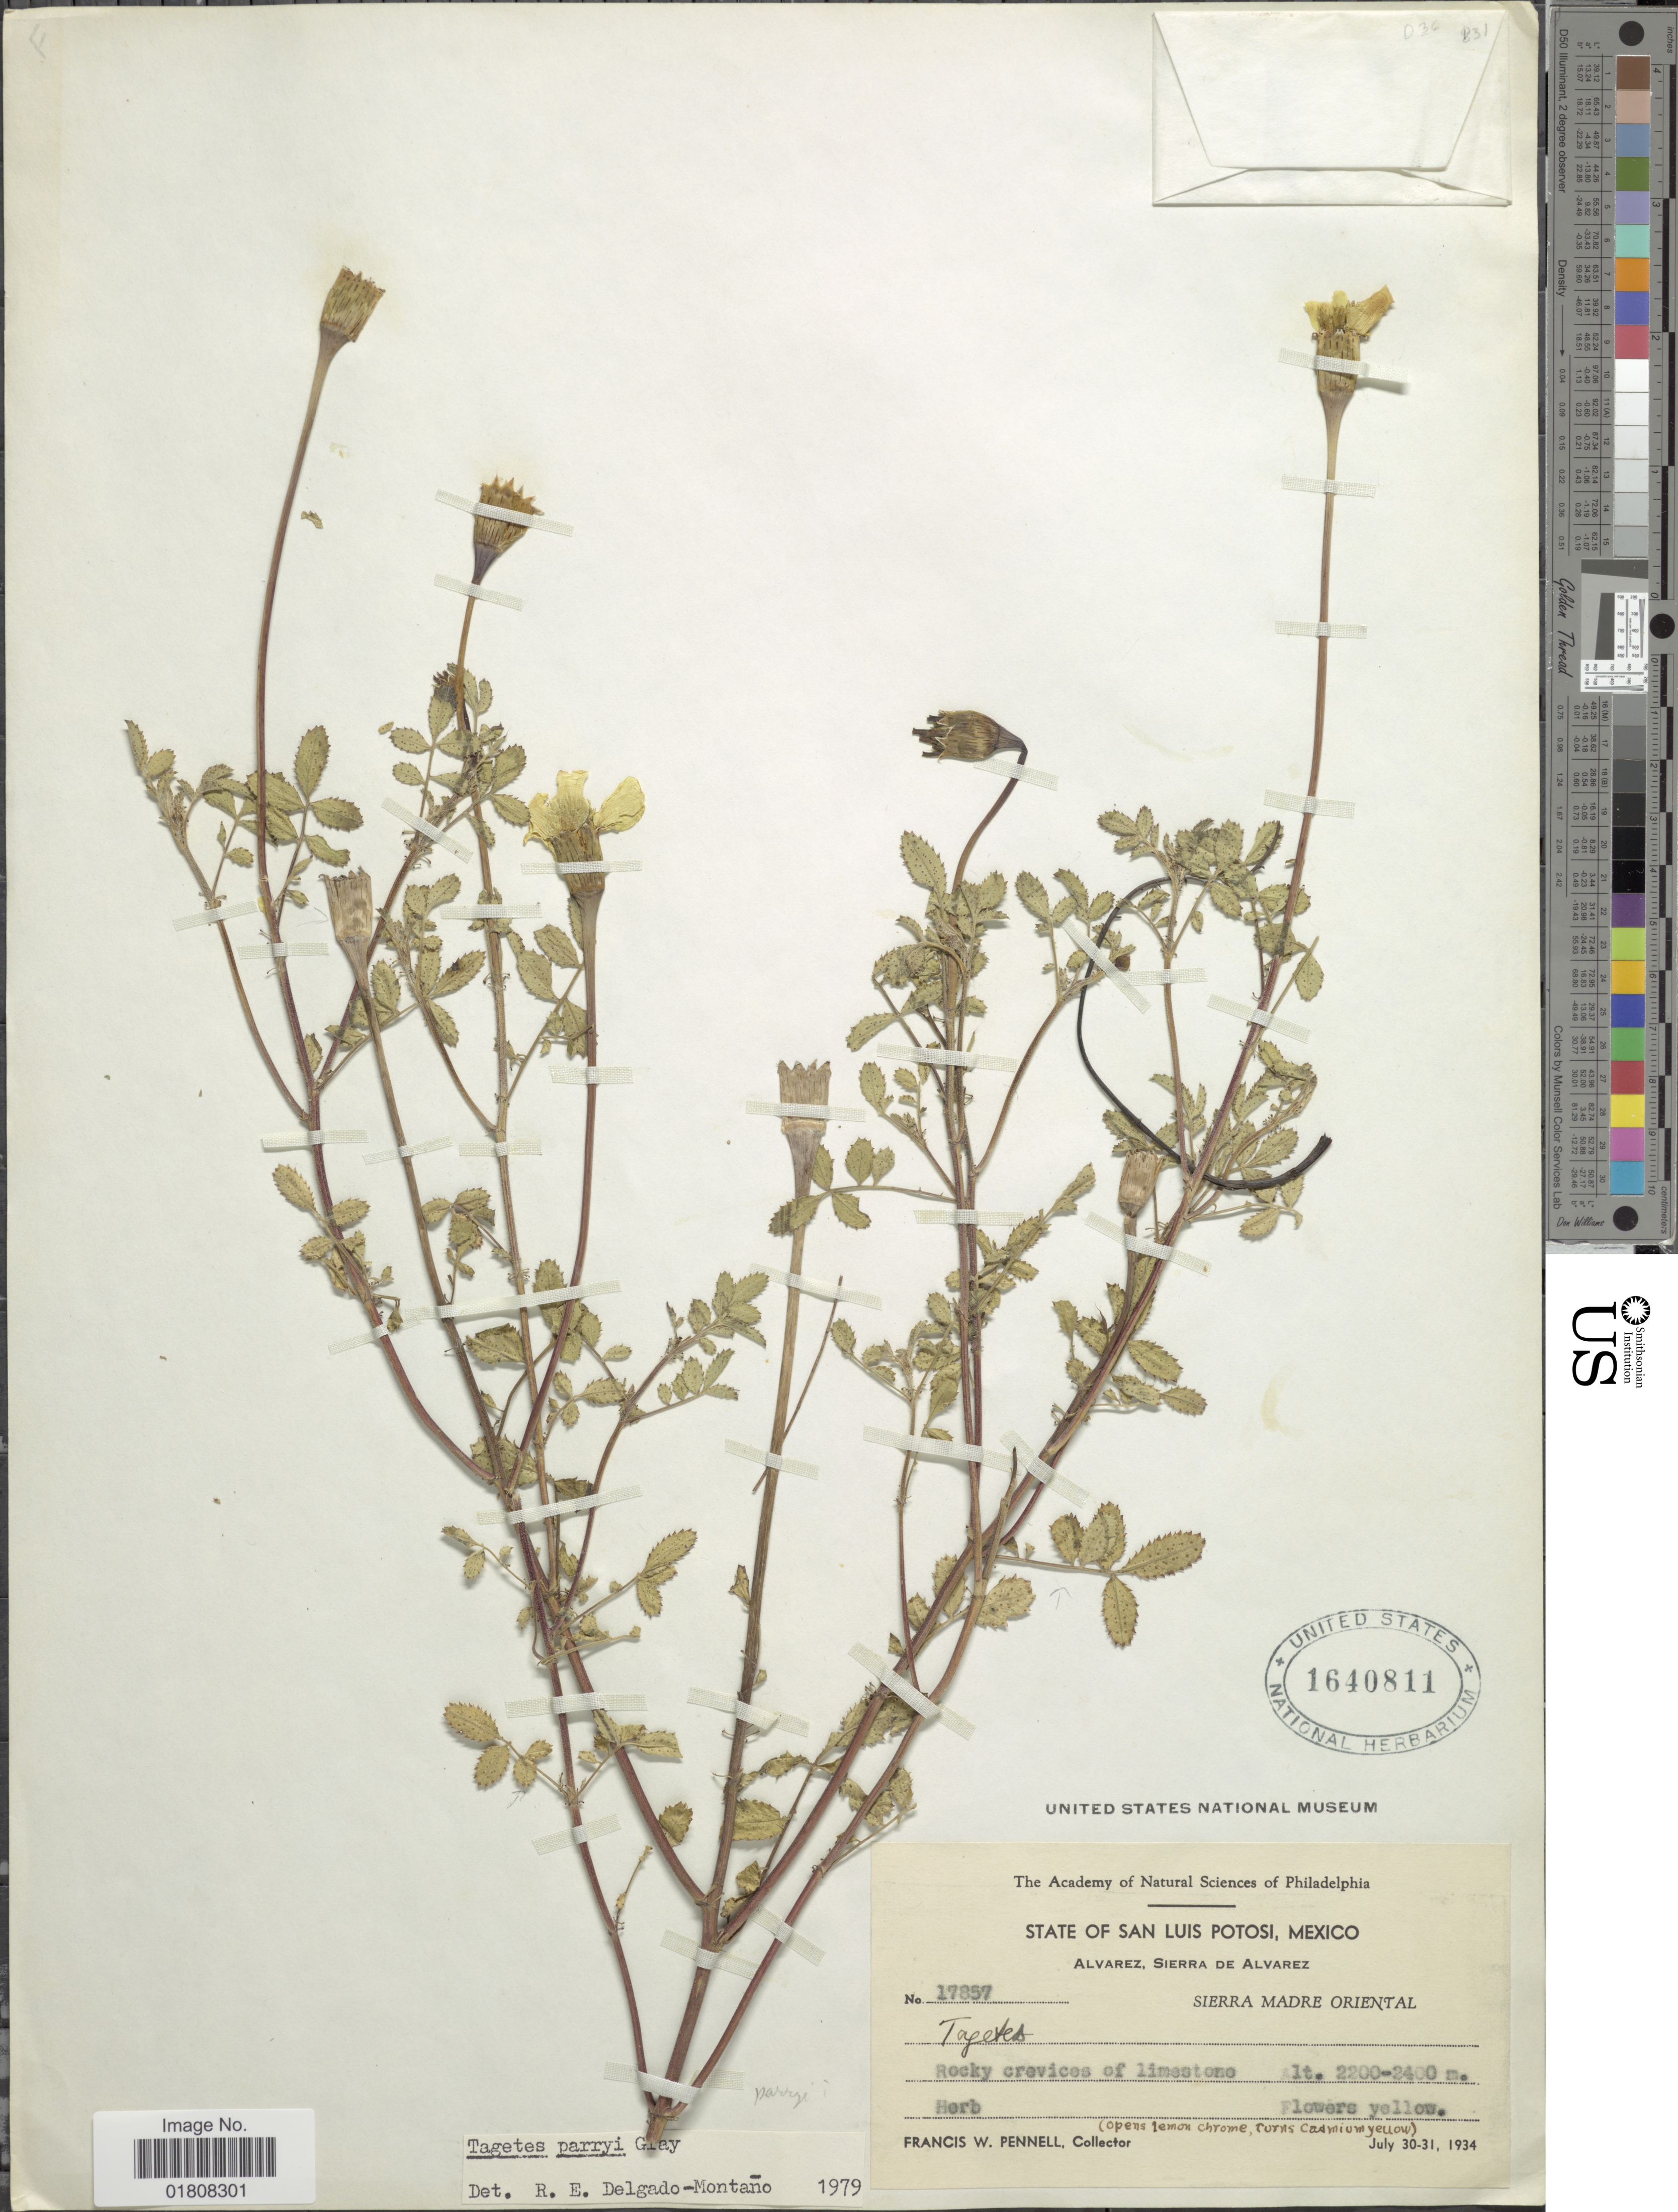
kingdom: Plantae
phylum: Tracheophyta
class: Magnoliopsida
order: Asterales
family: Asteraceae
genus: Tagetes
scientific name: Tagetes parryi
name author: A. Gray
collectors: F. W. Pennell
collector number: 17857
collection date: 1934-07-30/1934-07-31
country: Mexico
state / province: San Luis Potosí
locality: Alvarez, Sierra de Alvarez, Sierra Madre Oriental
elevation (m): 2200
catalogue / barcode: US 1640811